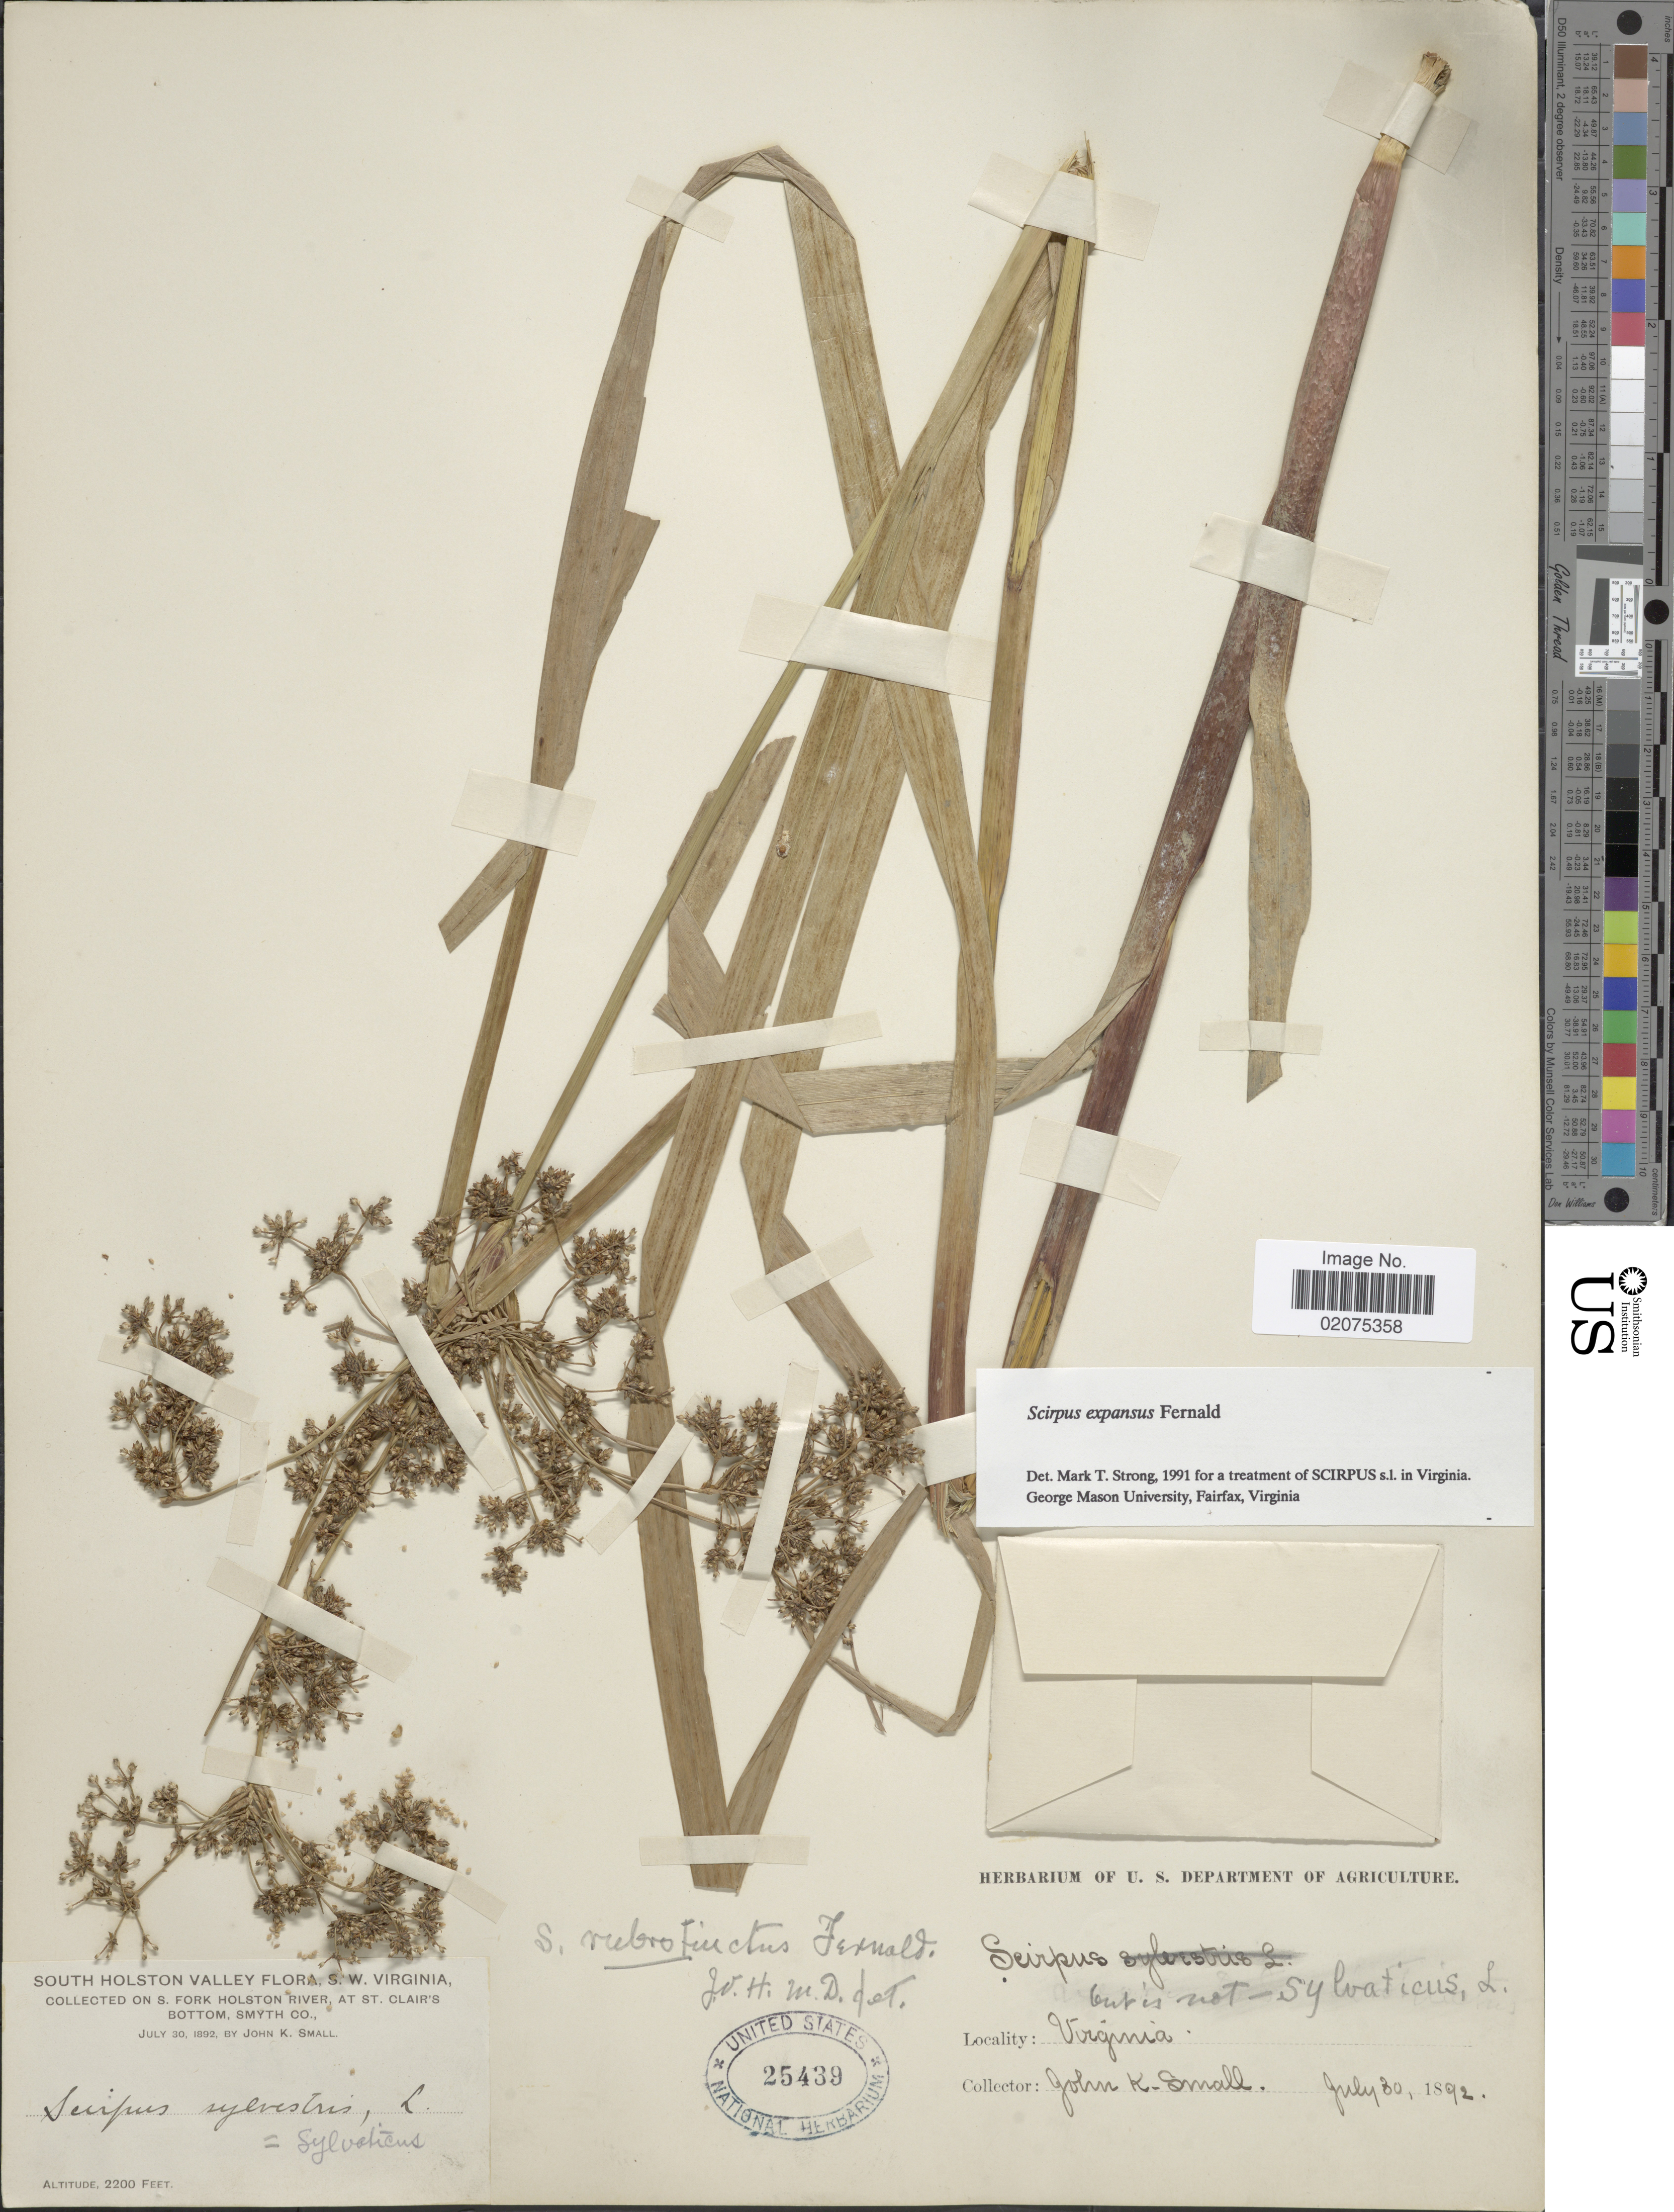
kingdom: Plantae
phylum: Tracheophyta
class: Liliopsida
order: Poales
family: Cyperaceae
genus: Scirpus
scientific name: Scirpus expansus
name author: Fernald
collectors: J. K. Small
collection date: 1892-07-30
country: United States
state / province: Virginia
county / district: Smyth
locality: Holston Valley, S. W. Virginia. S. Fork Holston River, at St. Clairs's Bottom, Smyth Co.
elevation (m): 671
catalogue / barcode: US 25439